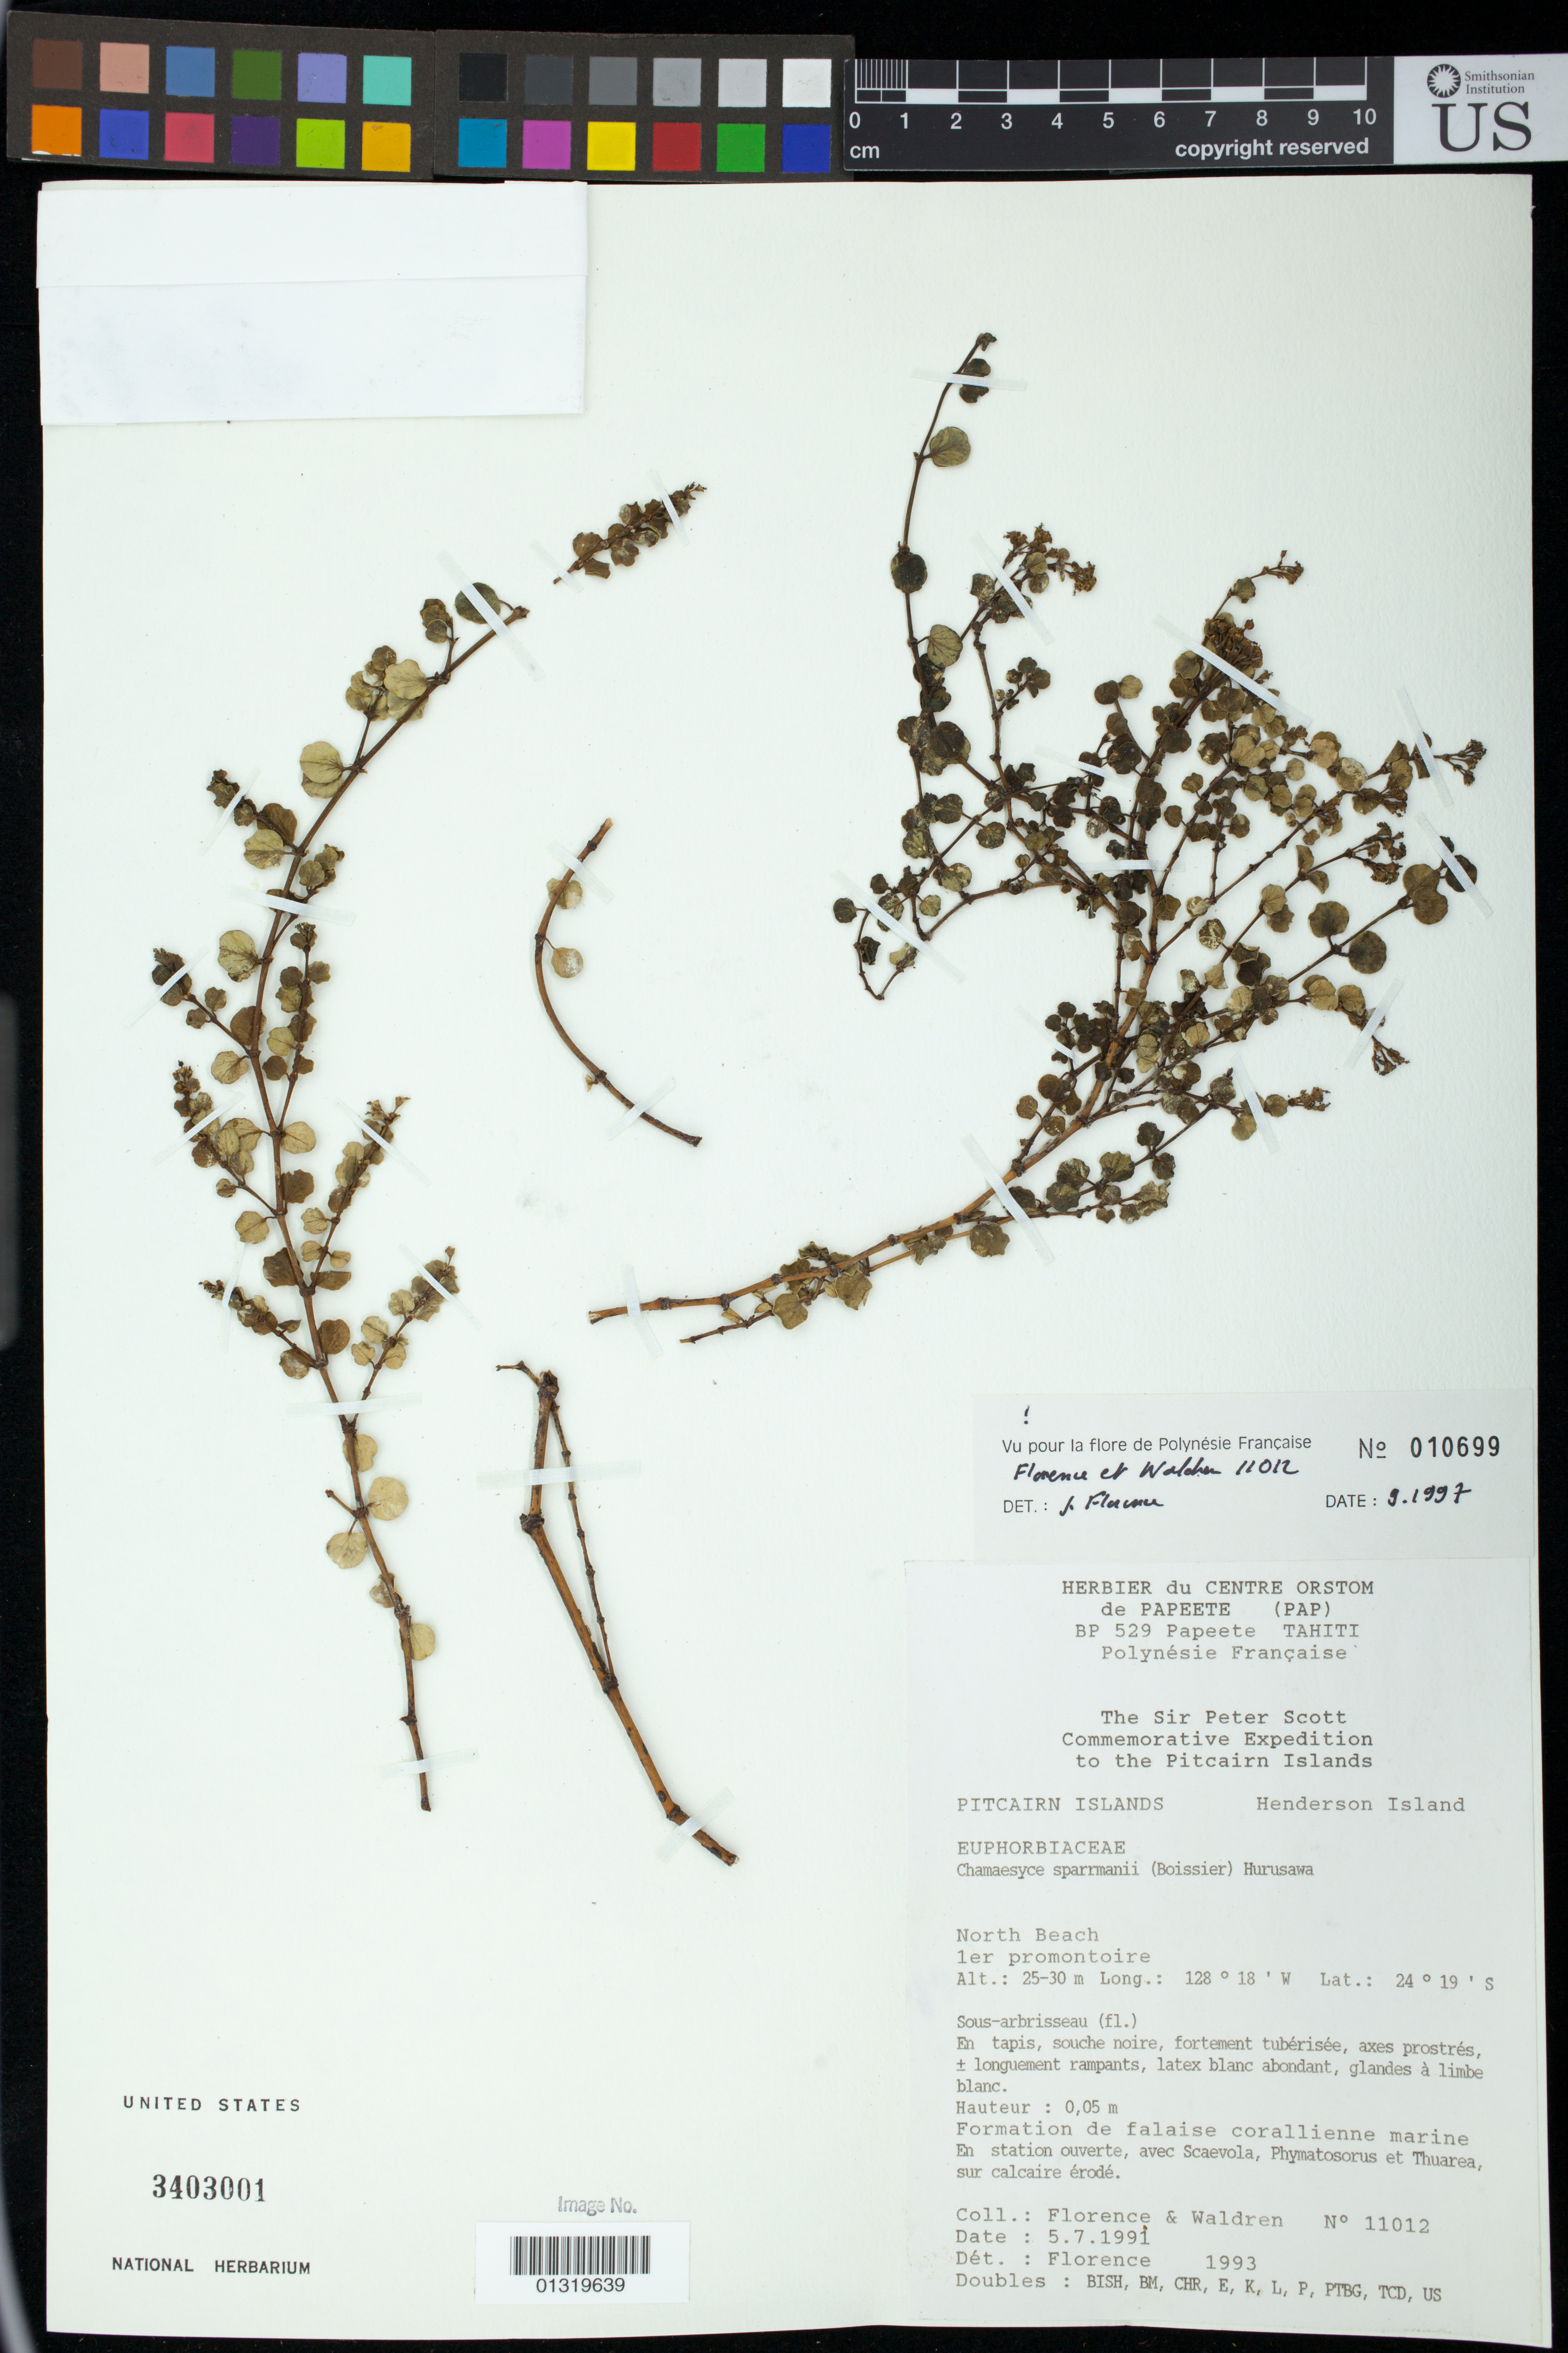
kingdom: Plantae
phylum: Tracheophyta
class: Magnoliopsida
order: Malpighiales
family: Euphorbiaceae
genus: Euphorbia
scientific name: Euphorbia sparrmannii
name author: Boiss.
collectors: -. Florence & Waldren, --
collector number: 11012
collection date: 1991-07-05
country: Pitcairn Islands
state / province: Henderson Island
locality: North Beach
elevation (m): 25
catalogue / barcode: US 3403001